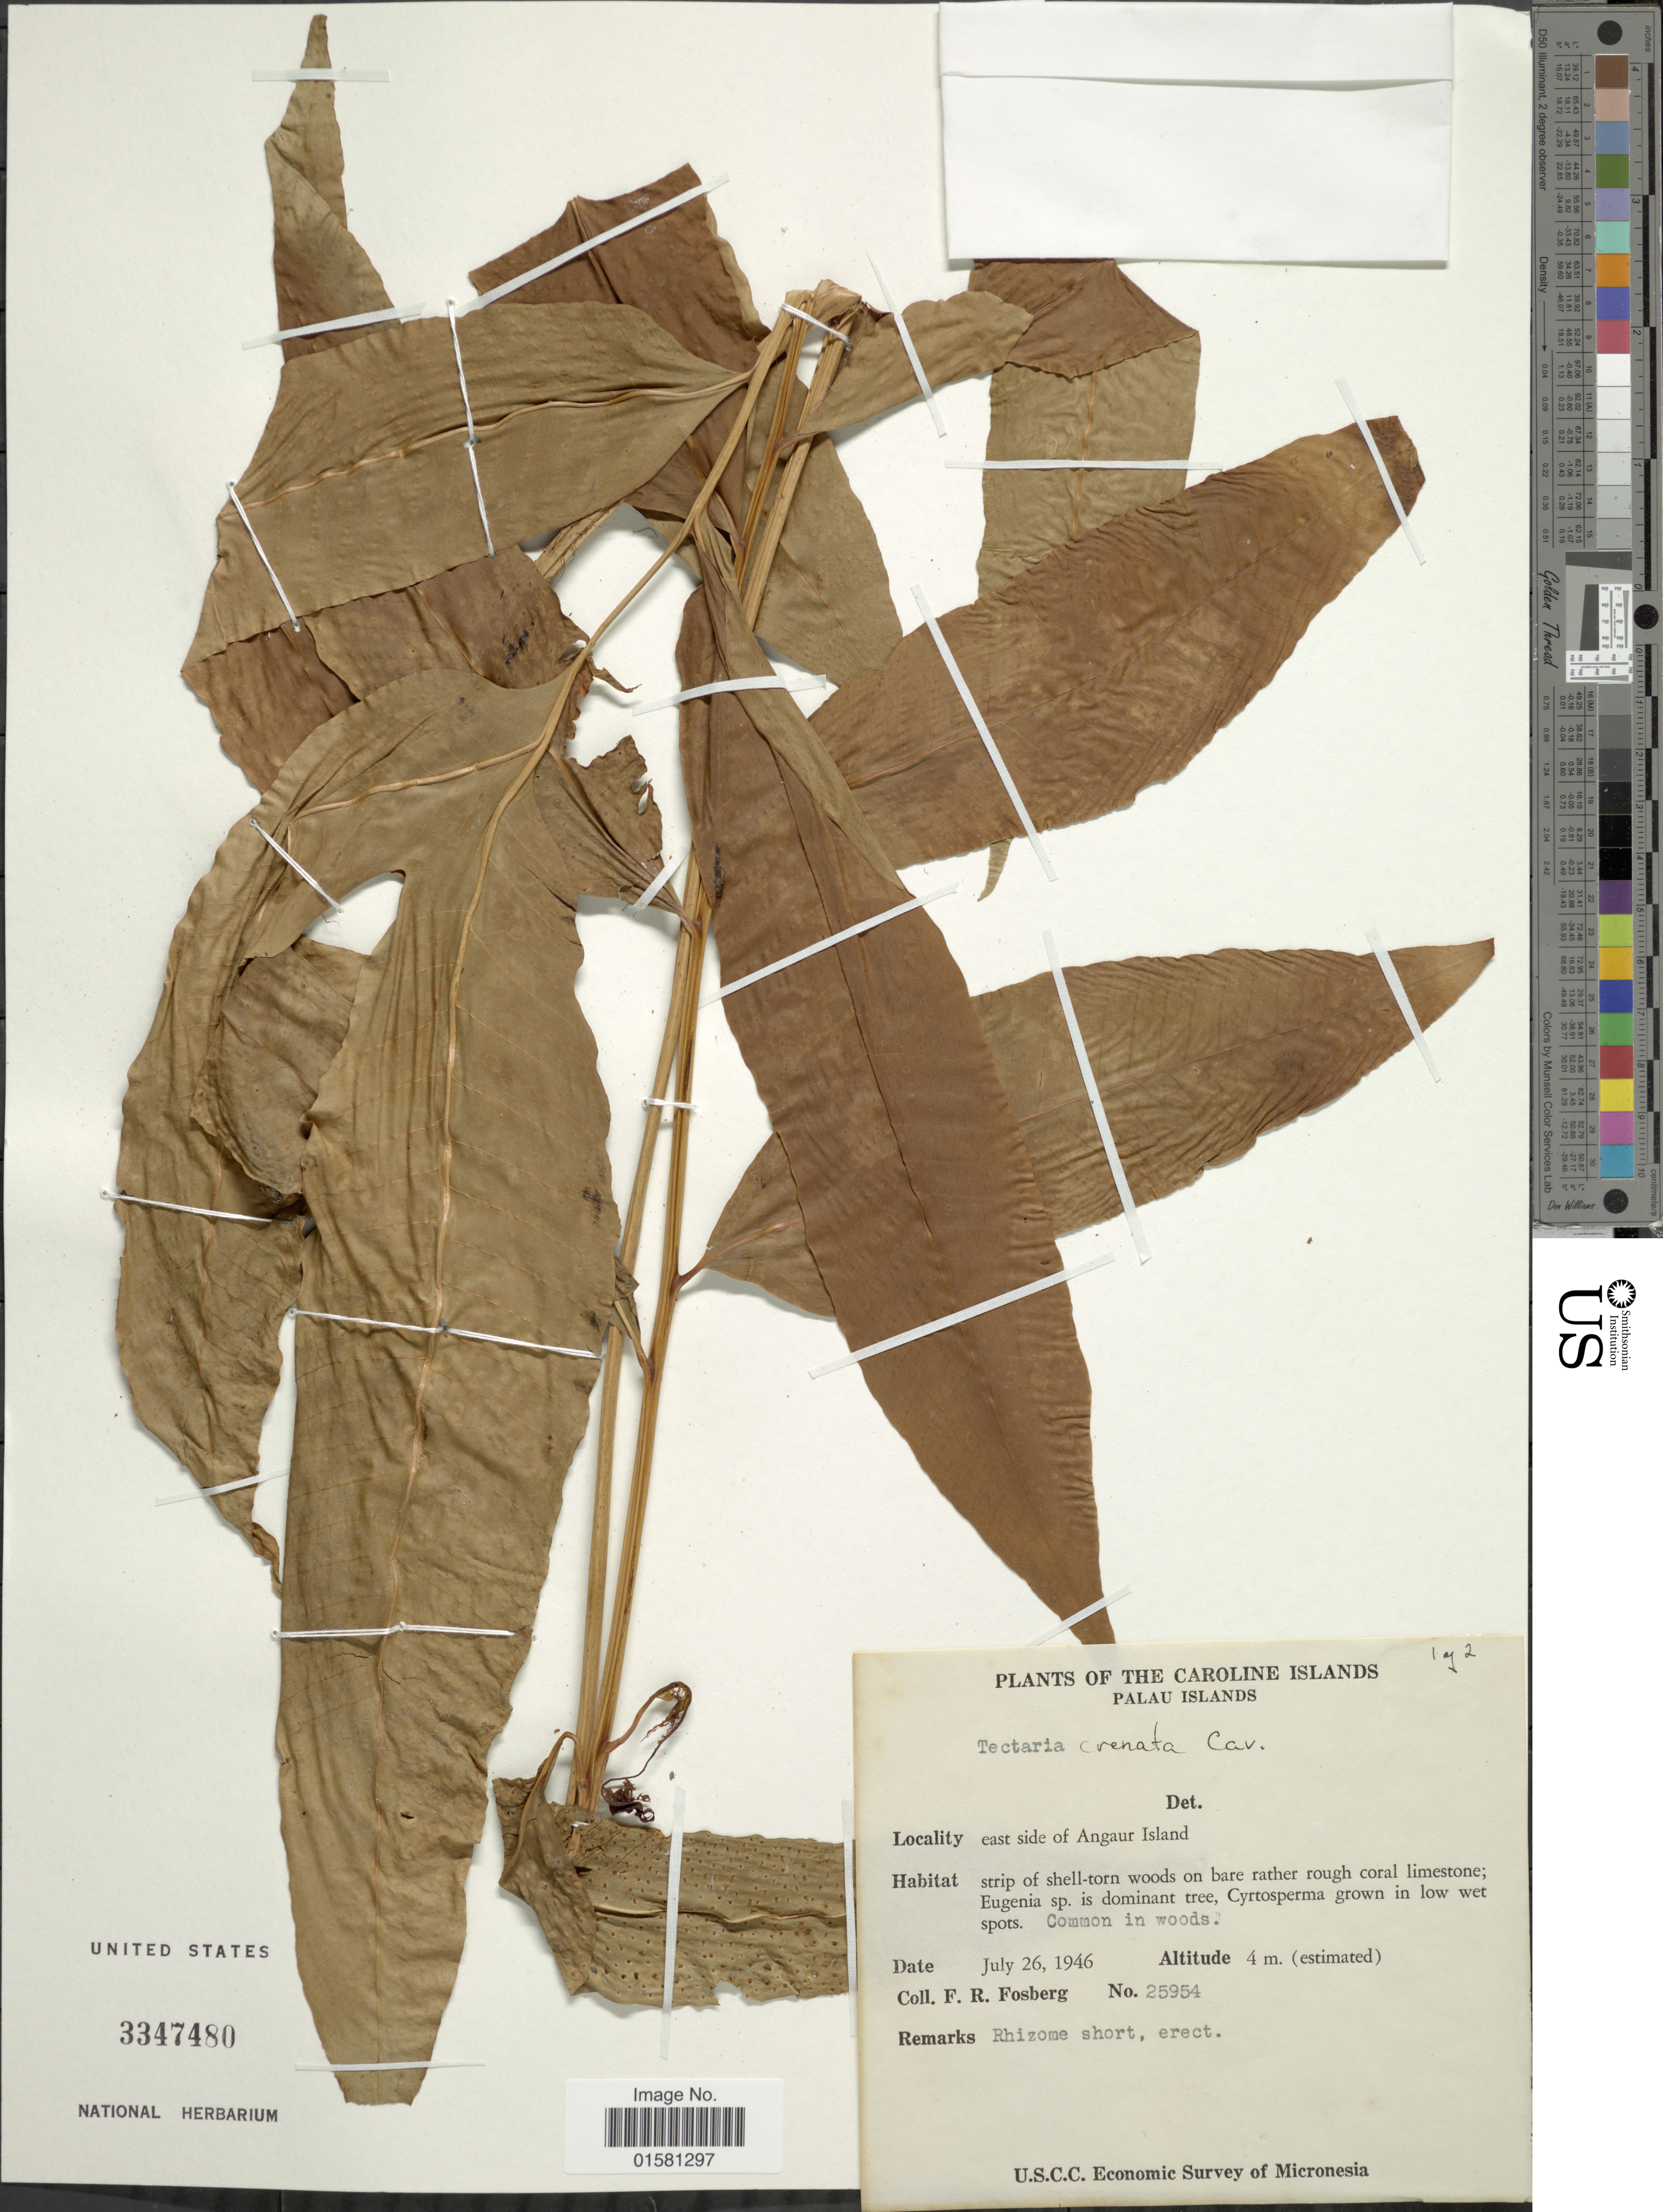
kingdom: Plantae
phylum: Tracheophyta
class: Polypodiopsida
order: Polypodiales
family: Tectariaceae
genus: Tectaria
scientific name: Tectaria crenata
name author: Cav.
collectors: F. R. Fosberg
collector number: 25954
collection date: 1946-07-26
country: Palau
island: Ngeaur [Angaur]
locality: east side of the Angaur Island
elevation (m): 4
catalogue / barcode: US 3347480